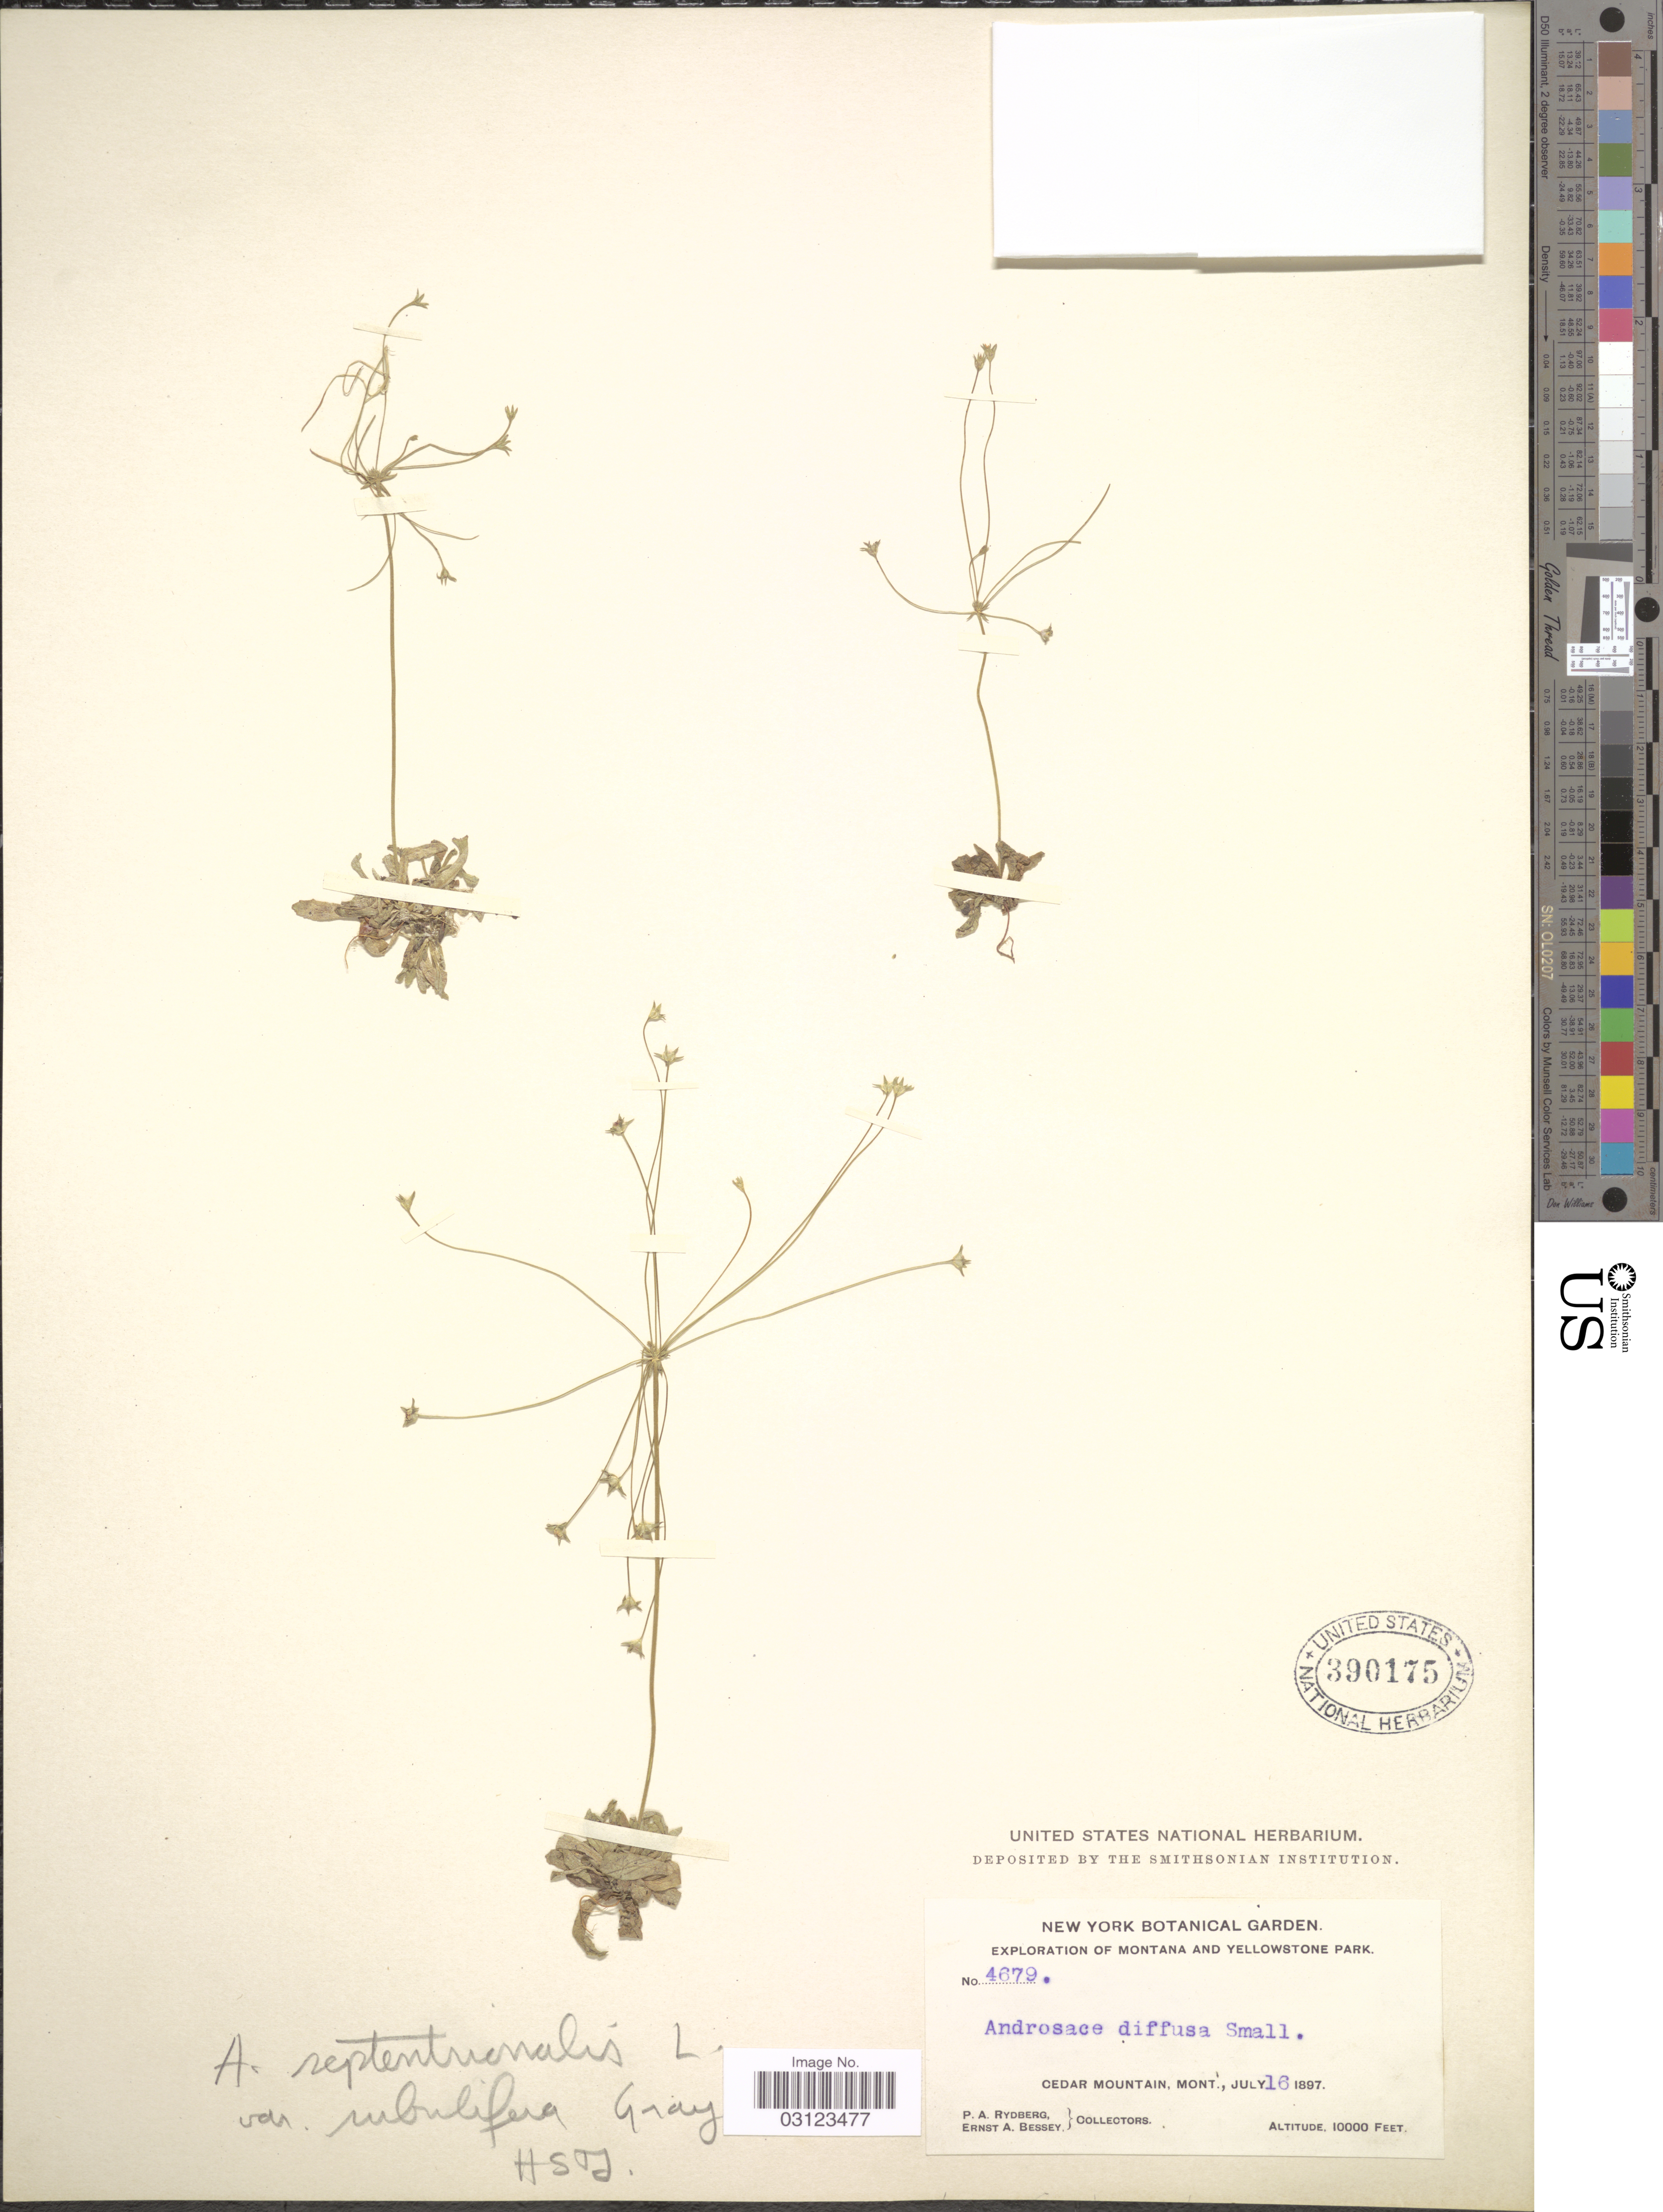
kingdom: Plantae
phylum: Tracheophyta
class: Magnoliopsida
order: Ericales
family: Primulaceae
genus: Androsace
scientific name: Androsace septentrionalis var. puberulenta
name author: (Rydb.) R. Knuth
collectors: P. A. Rydberg & E. A. Bessey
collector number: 4679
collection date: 1897-07-16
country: United States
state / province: Montana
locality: Yellowstone Park. Cedar Mountain.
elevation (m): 3048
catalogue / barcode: US 390175